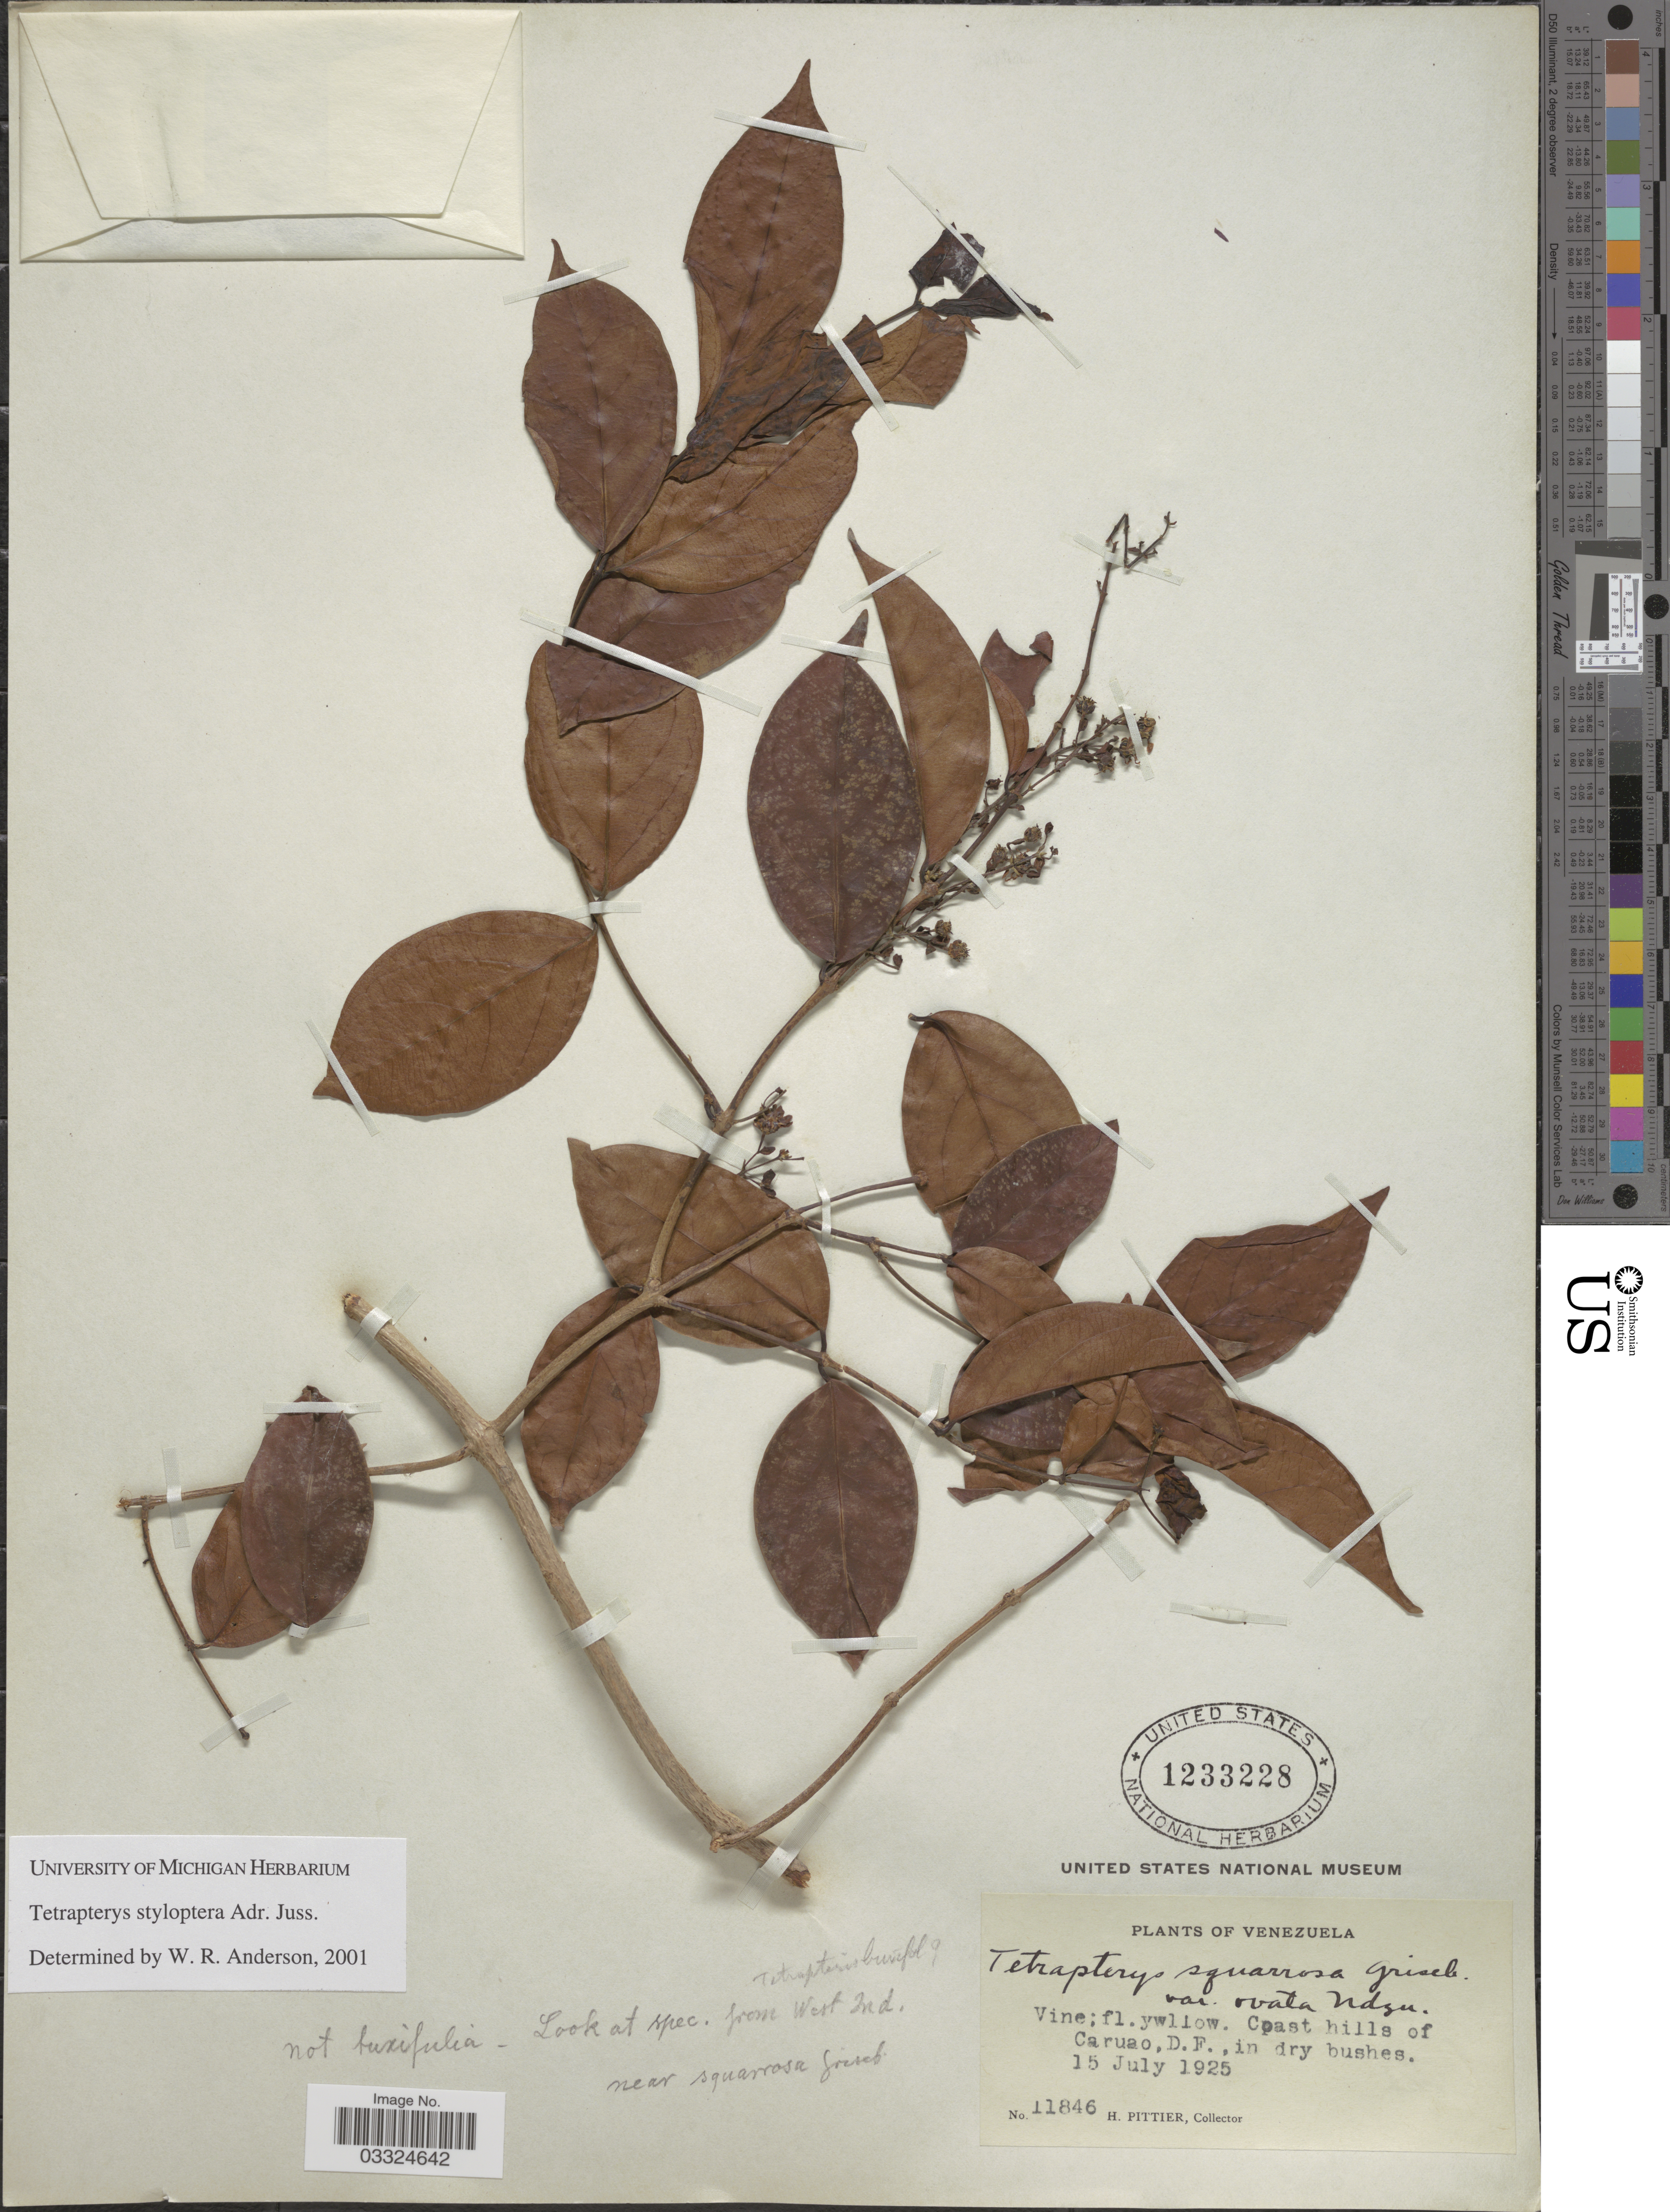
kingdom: Plantae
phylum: Tracheophyta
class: Magnoliopsida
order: Malpighiales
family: Malpighiaceae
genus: Glicophyllum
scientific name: Glicophyllum stylopterum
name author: (A. Juss.) R.F. Almeida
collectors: H. F. Pittier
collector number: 11846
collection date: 1925-07-15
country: Venezuela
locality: Coast hills of Caruao, D.F.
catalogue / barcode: US 1233228